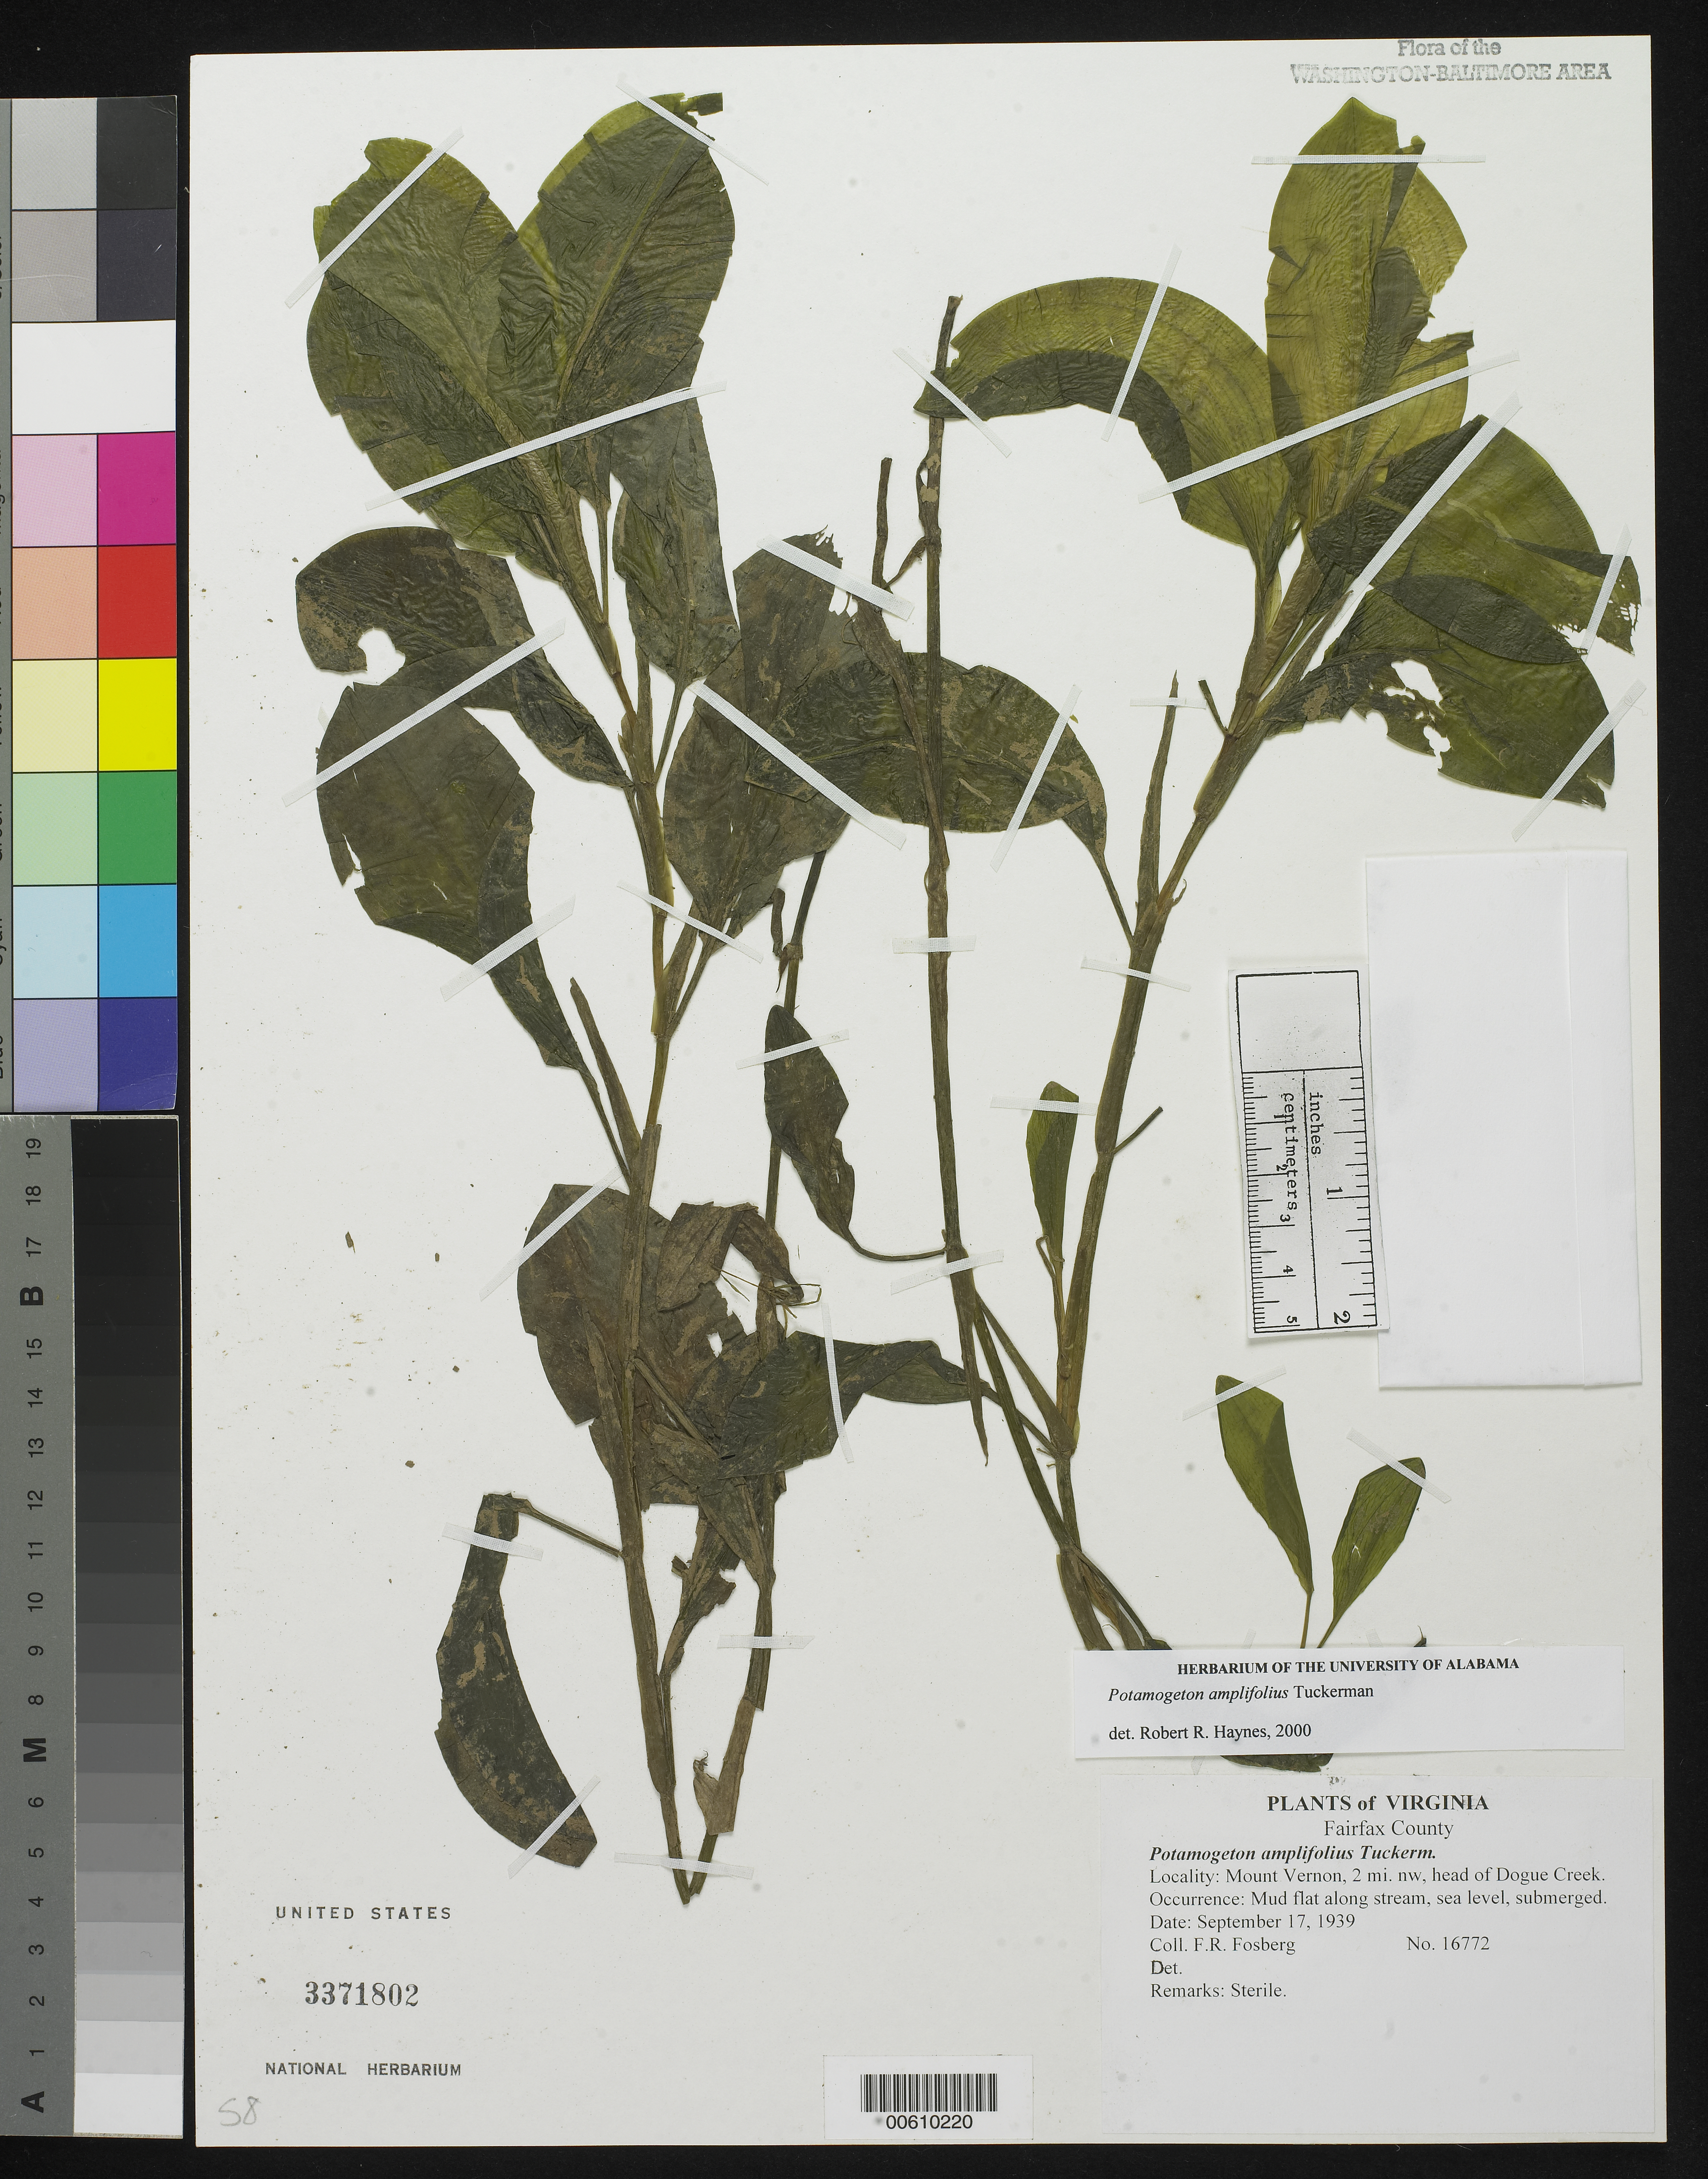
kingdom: Plantae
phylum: Tracheophyta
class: Liliopsida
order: Alismatales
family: Potamogetonaceae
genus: Potamogeton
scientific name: Potamogeton amplifolius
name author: Tuckerm.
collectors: F. R. Fosberg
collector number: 16772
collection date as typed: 17 Sep 1939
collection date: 1939-09-17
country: United States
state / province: Virginia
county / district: Fairfax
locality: Mount Vernon, 2 mi. nw, head of Dogue Creek.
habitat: Mud flat along stream, sea level, submerged.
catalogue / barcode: US 3371802